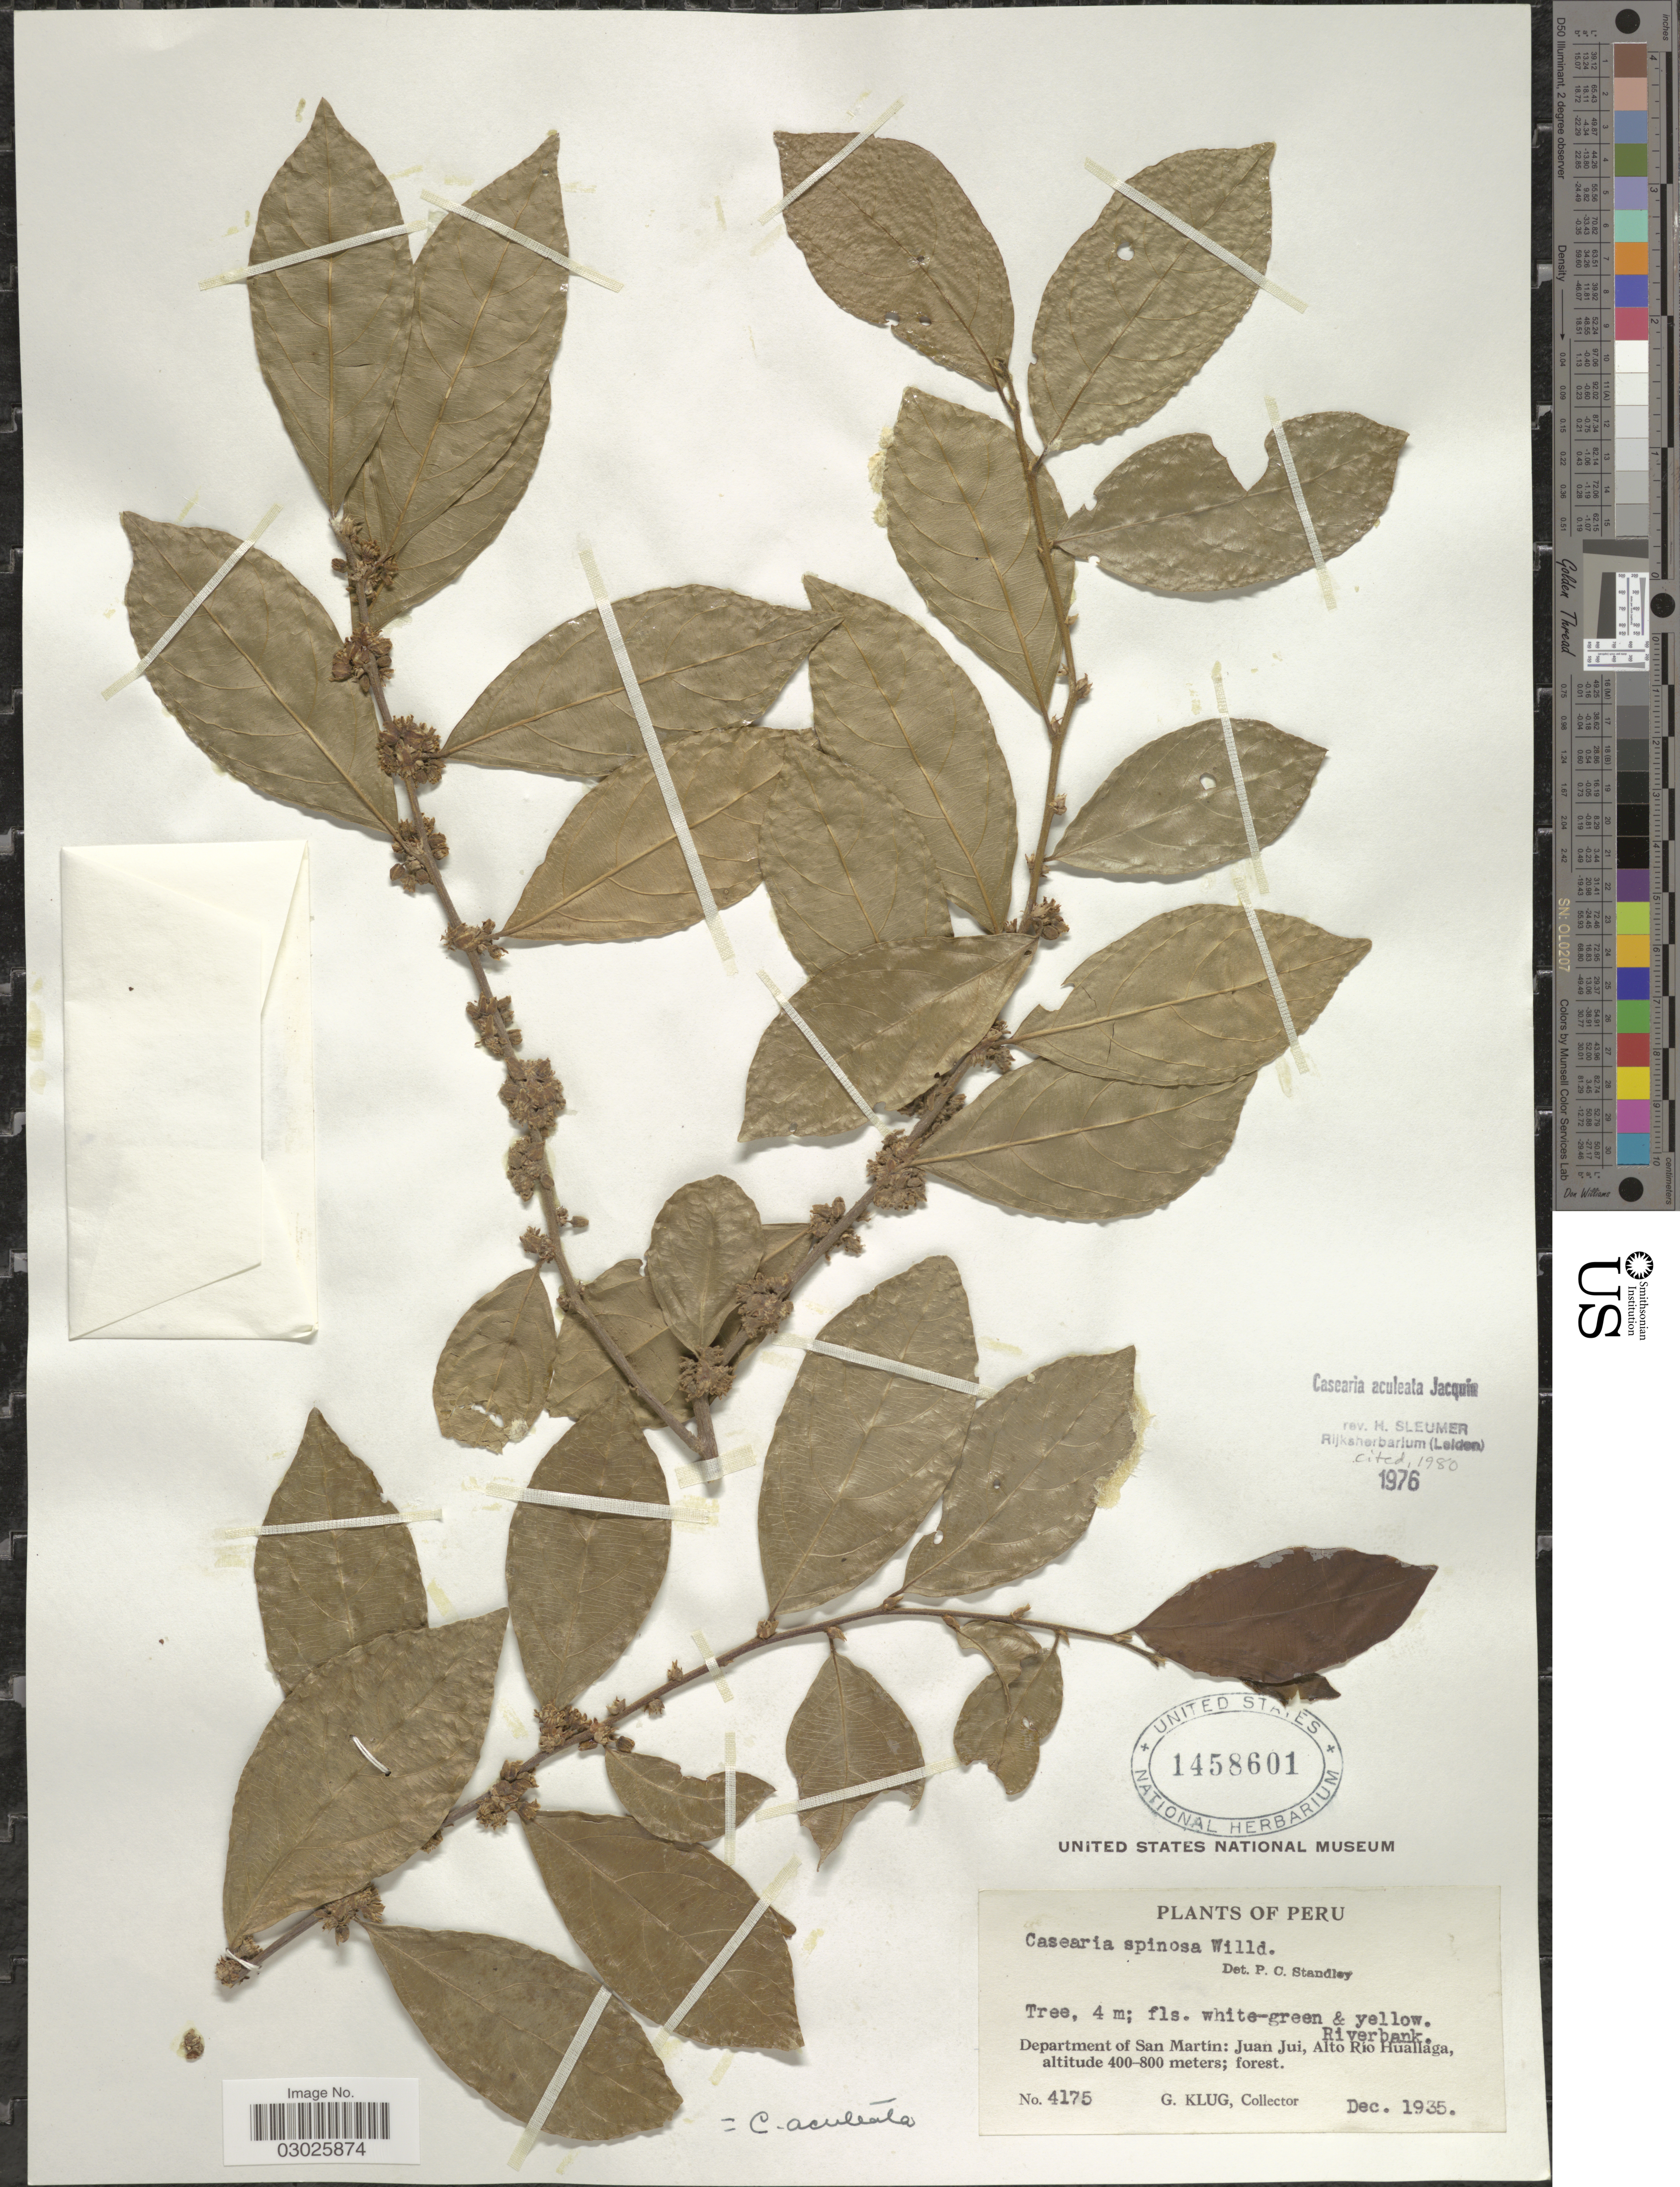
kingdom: Plantae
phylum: Tracheophyta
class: Magnoliopsida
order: Malpighiales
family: Salicaceae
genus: Casearia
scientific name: Casearia aculeata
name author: Jacq.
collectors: G. Klug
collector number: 4175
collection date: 1935-12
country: Peru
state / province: San Martín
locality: Department of San Martín: Juan Jui, Alto Rio Huallaga. Riverbank.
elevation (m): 400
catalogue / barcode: US 1458601